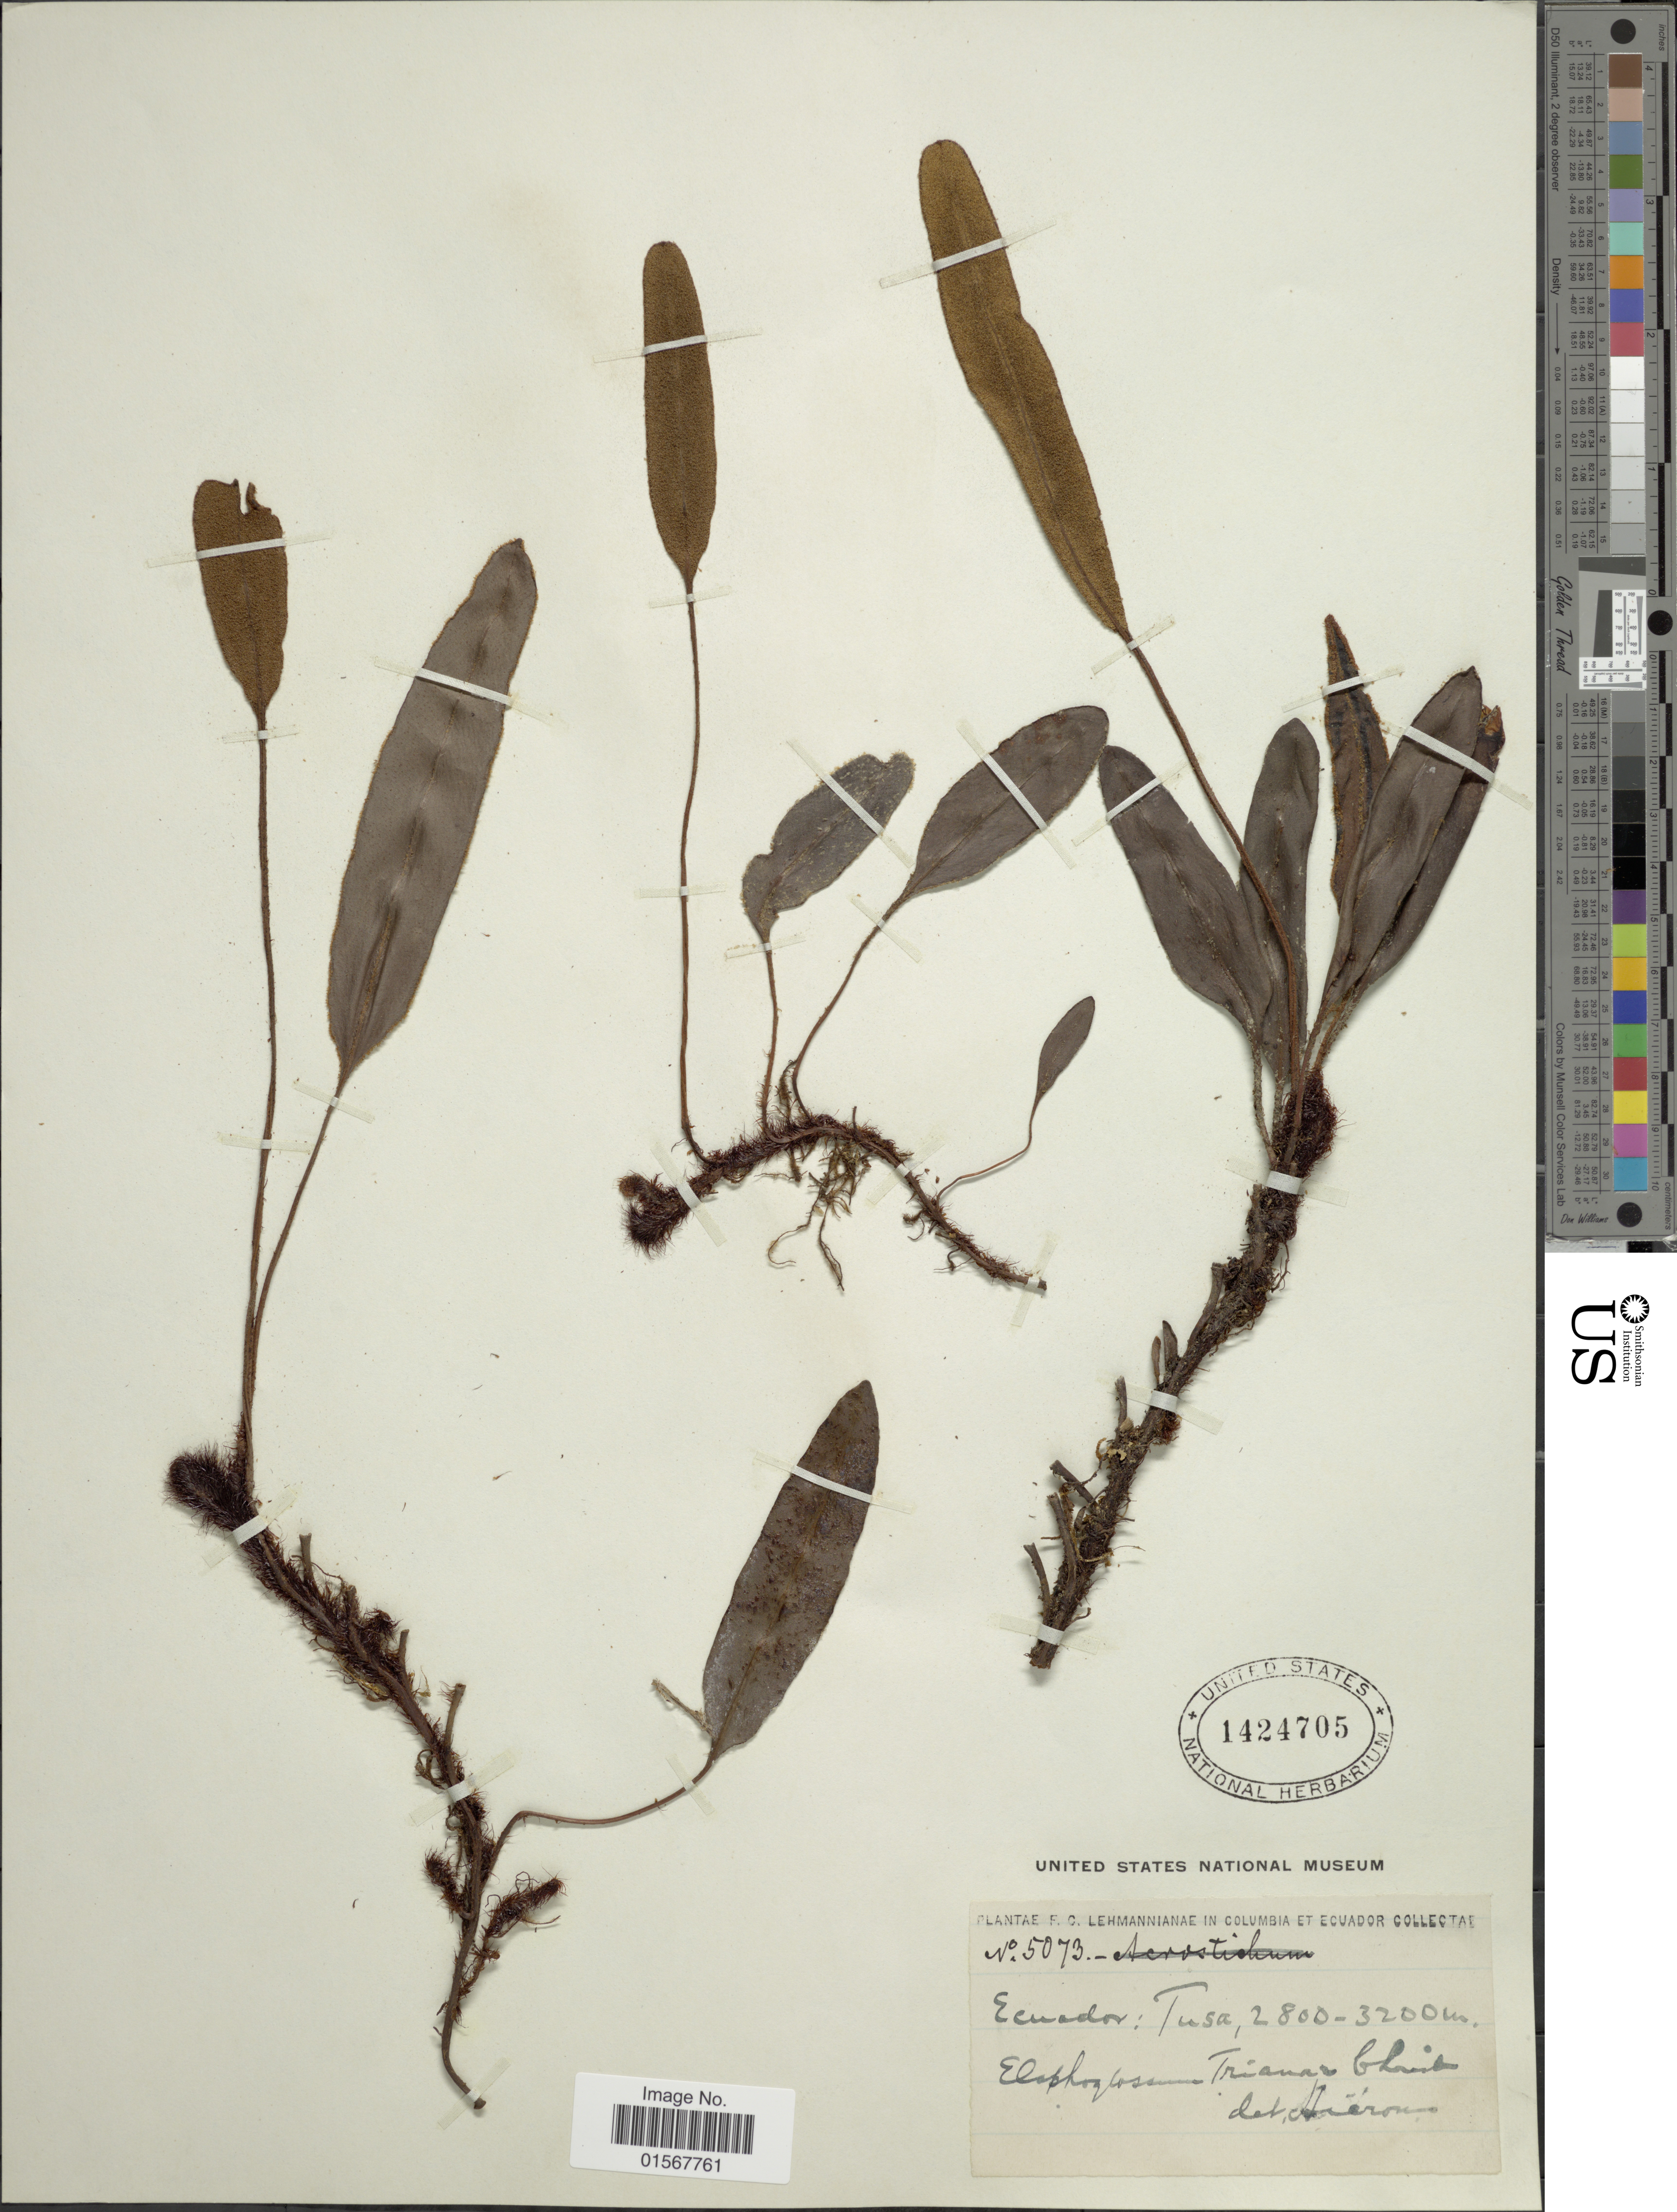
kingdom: Plantae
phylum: Tracheophyta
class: Polypodiopsida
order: Polypodiales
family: Dryopteridaceae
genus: Elaphoglossum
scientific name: Elaphoglossum trianae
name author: Christ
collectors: F. C. Lehmann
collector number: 5073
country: Ecuador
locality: Ecuador: Tusa, Columbia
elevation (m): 2800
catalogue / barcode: US 1424705